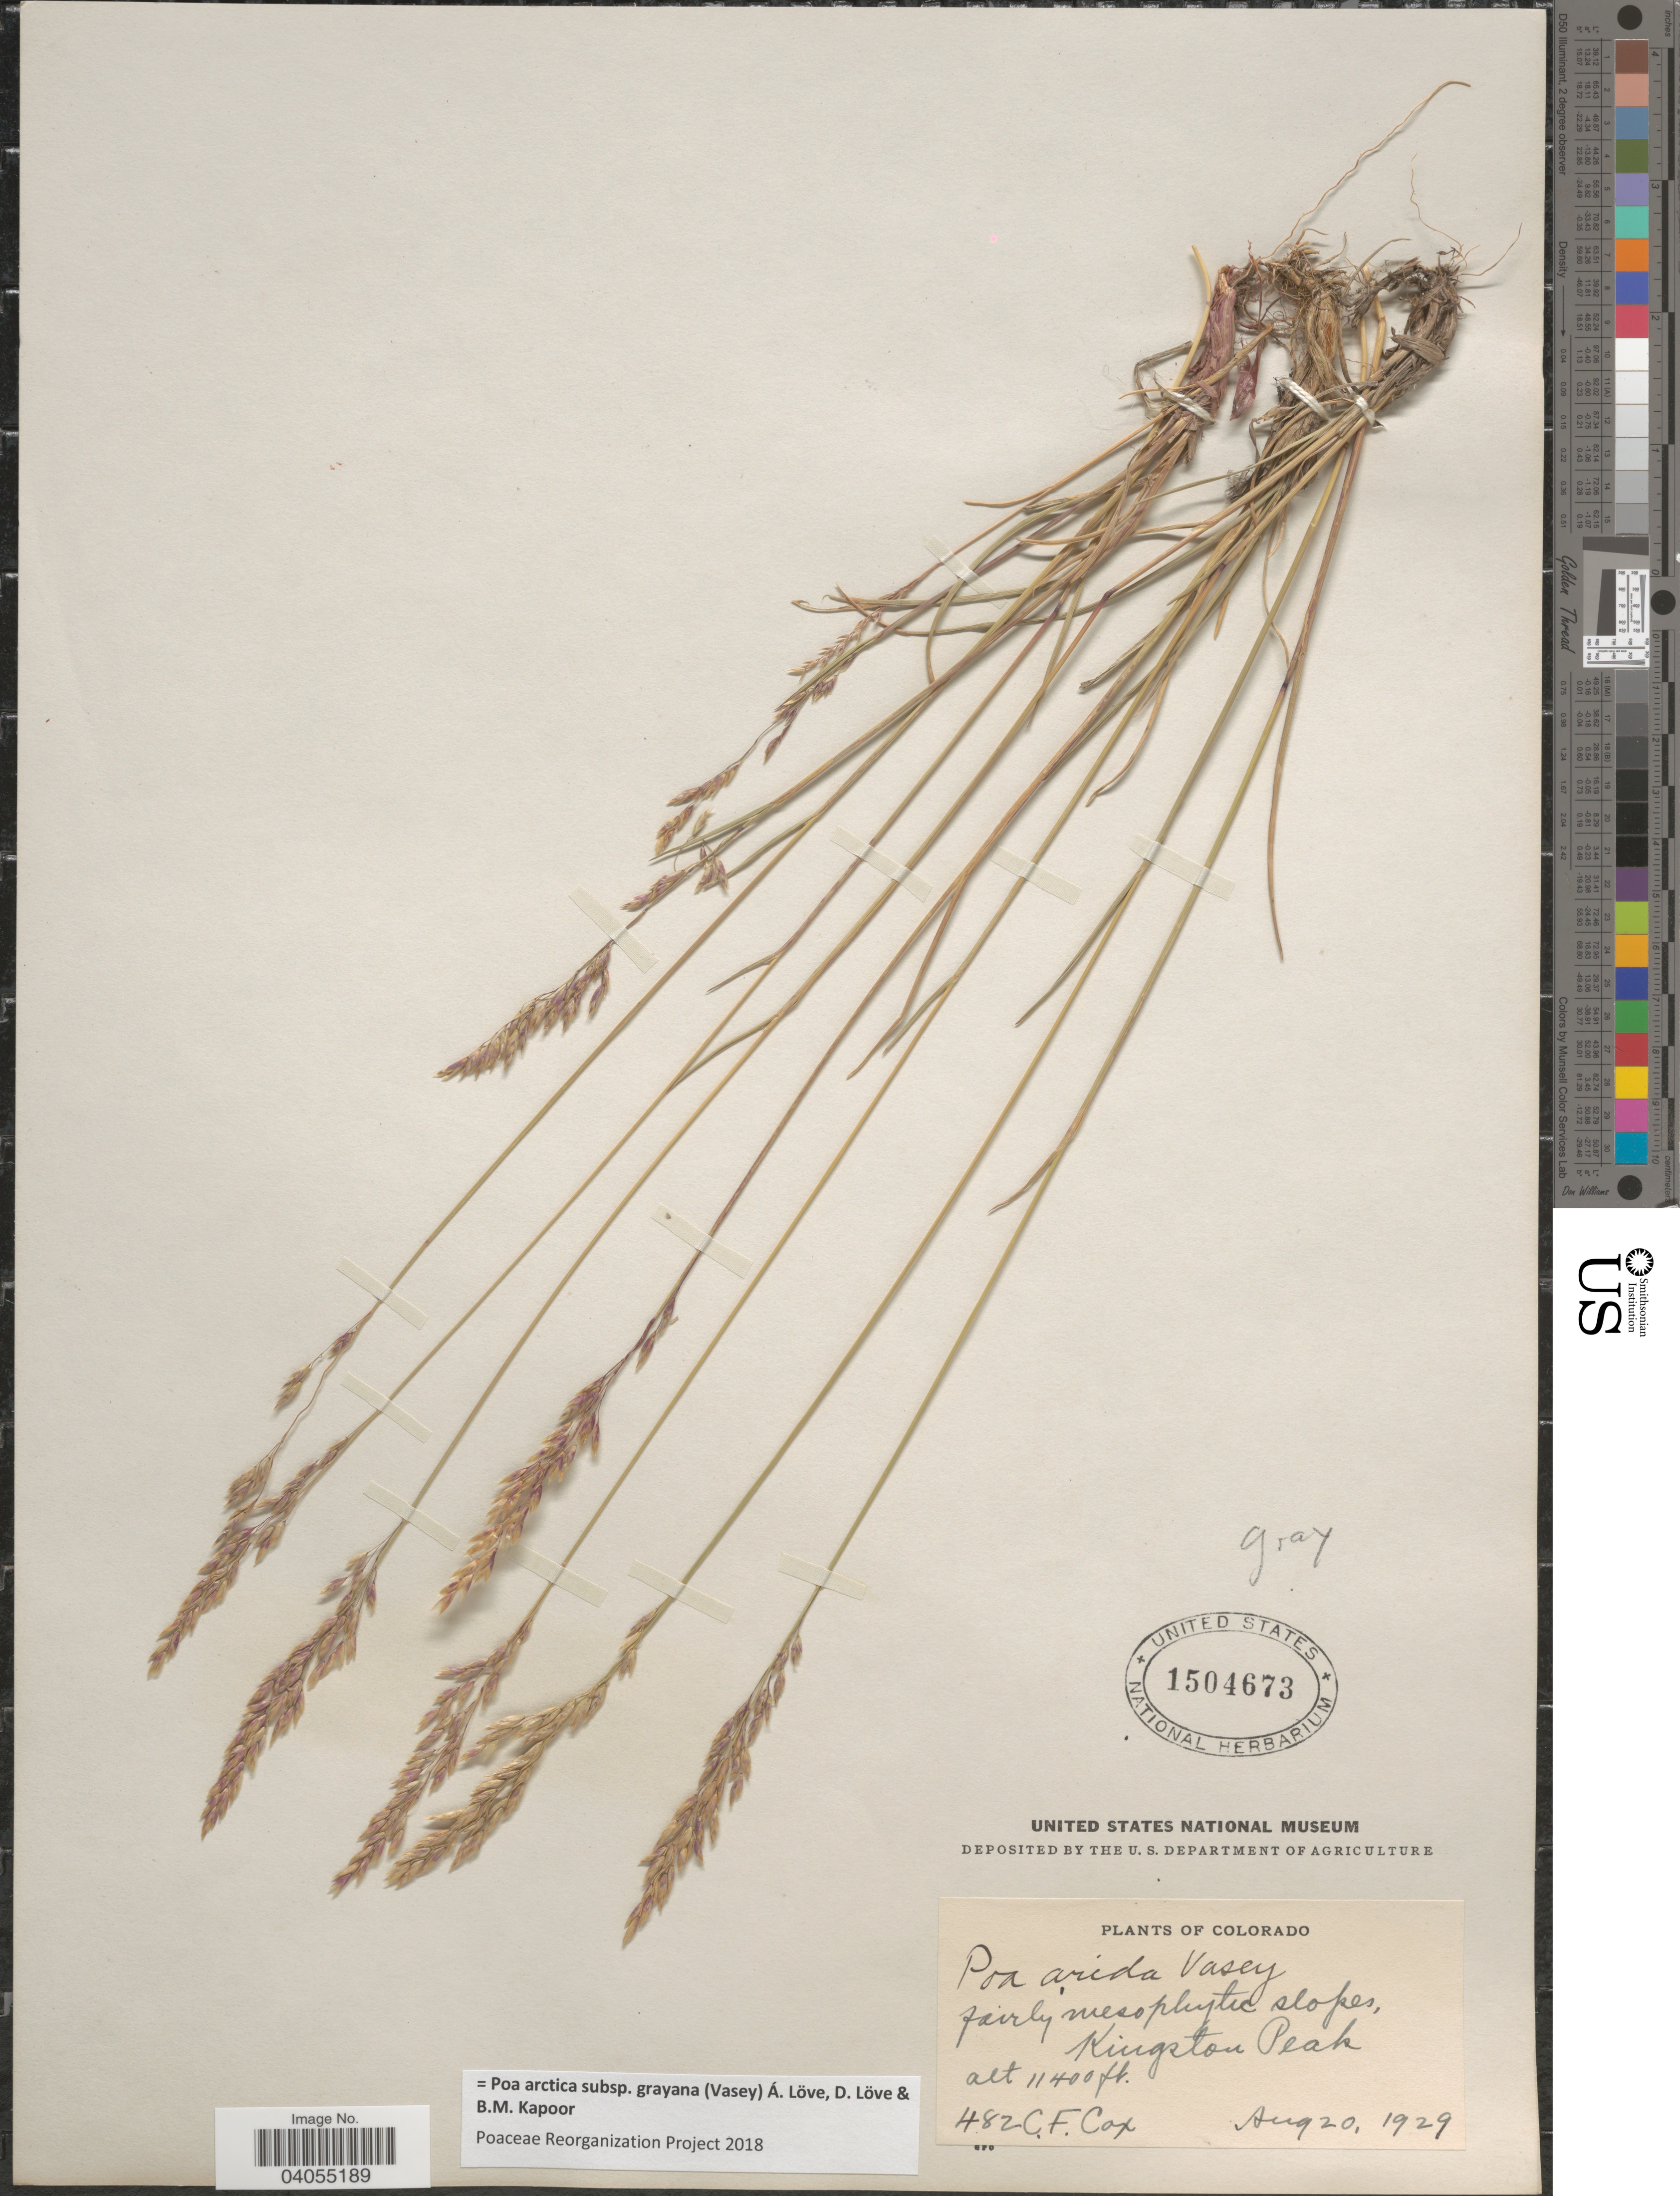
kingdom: Plantae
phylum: Tracheophyta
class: Liliopsida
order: Poales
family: Poaceae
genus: Poa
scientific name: Poa arctica subsp. grayana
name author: (Vasey) Á. Löve et al.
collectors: C. Cox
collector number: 482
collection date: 1929-08-20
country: United States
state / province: Colorado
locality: Kingston Peak.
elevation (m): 3475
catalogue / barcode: US 1504673